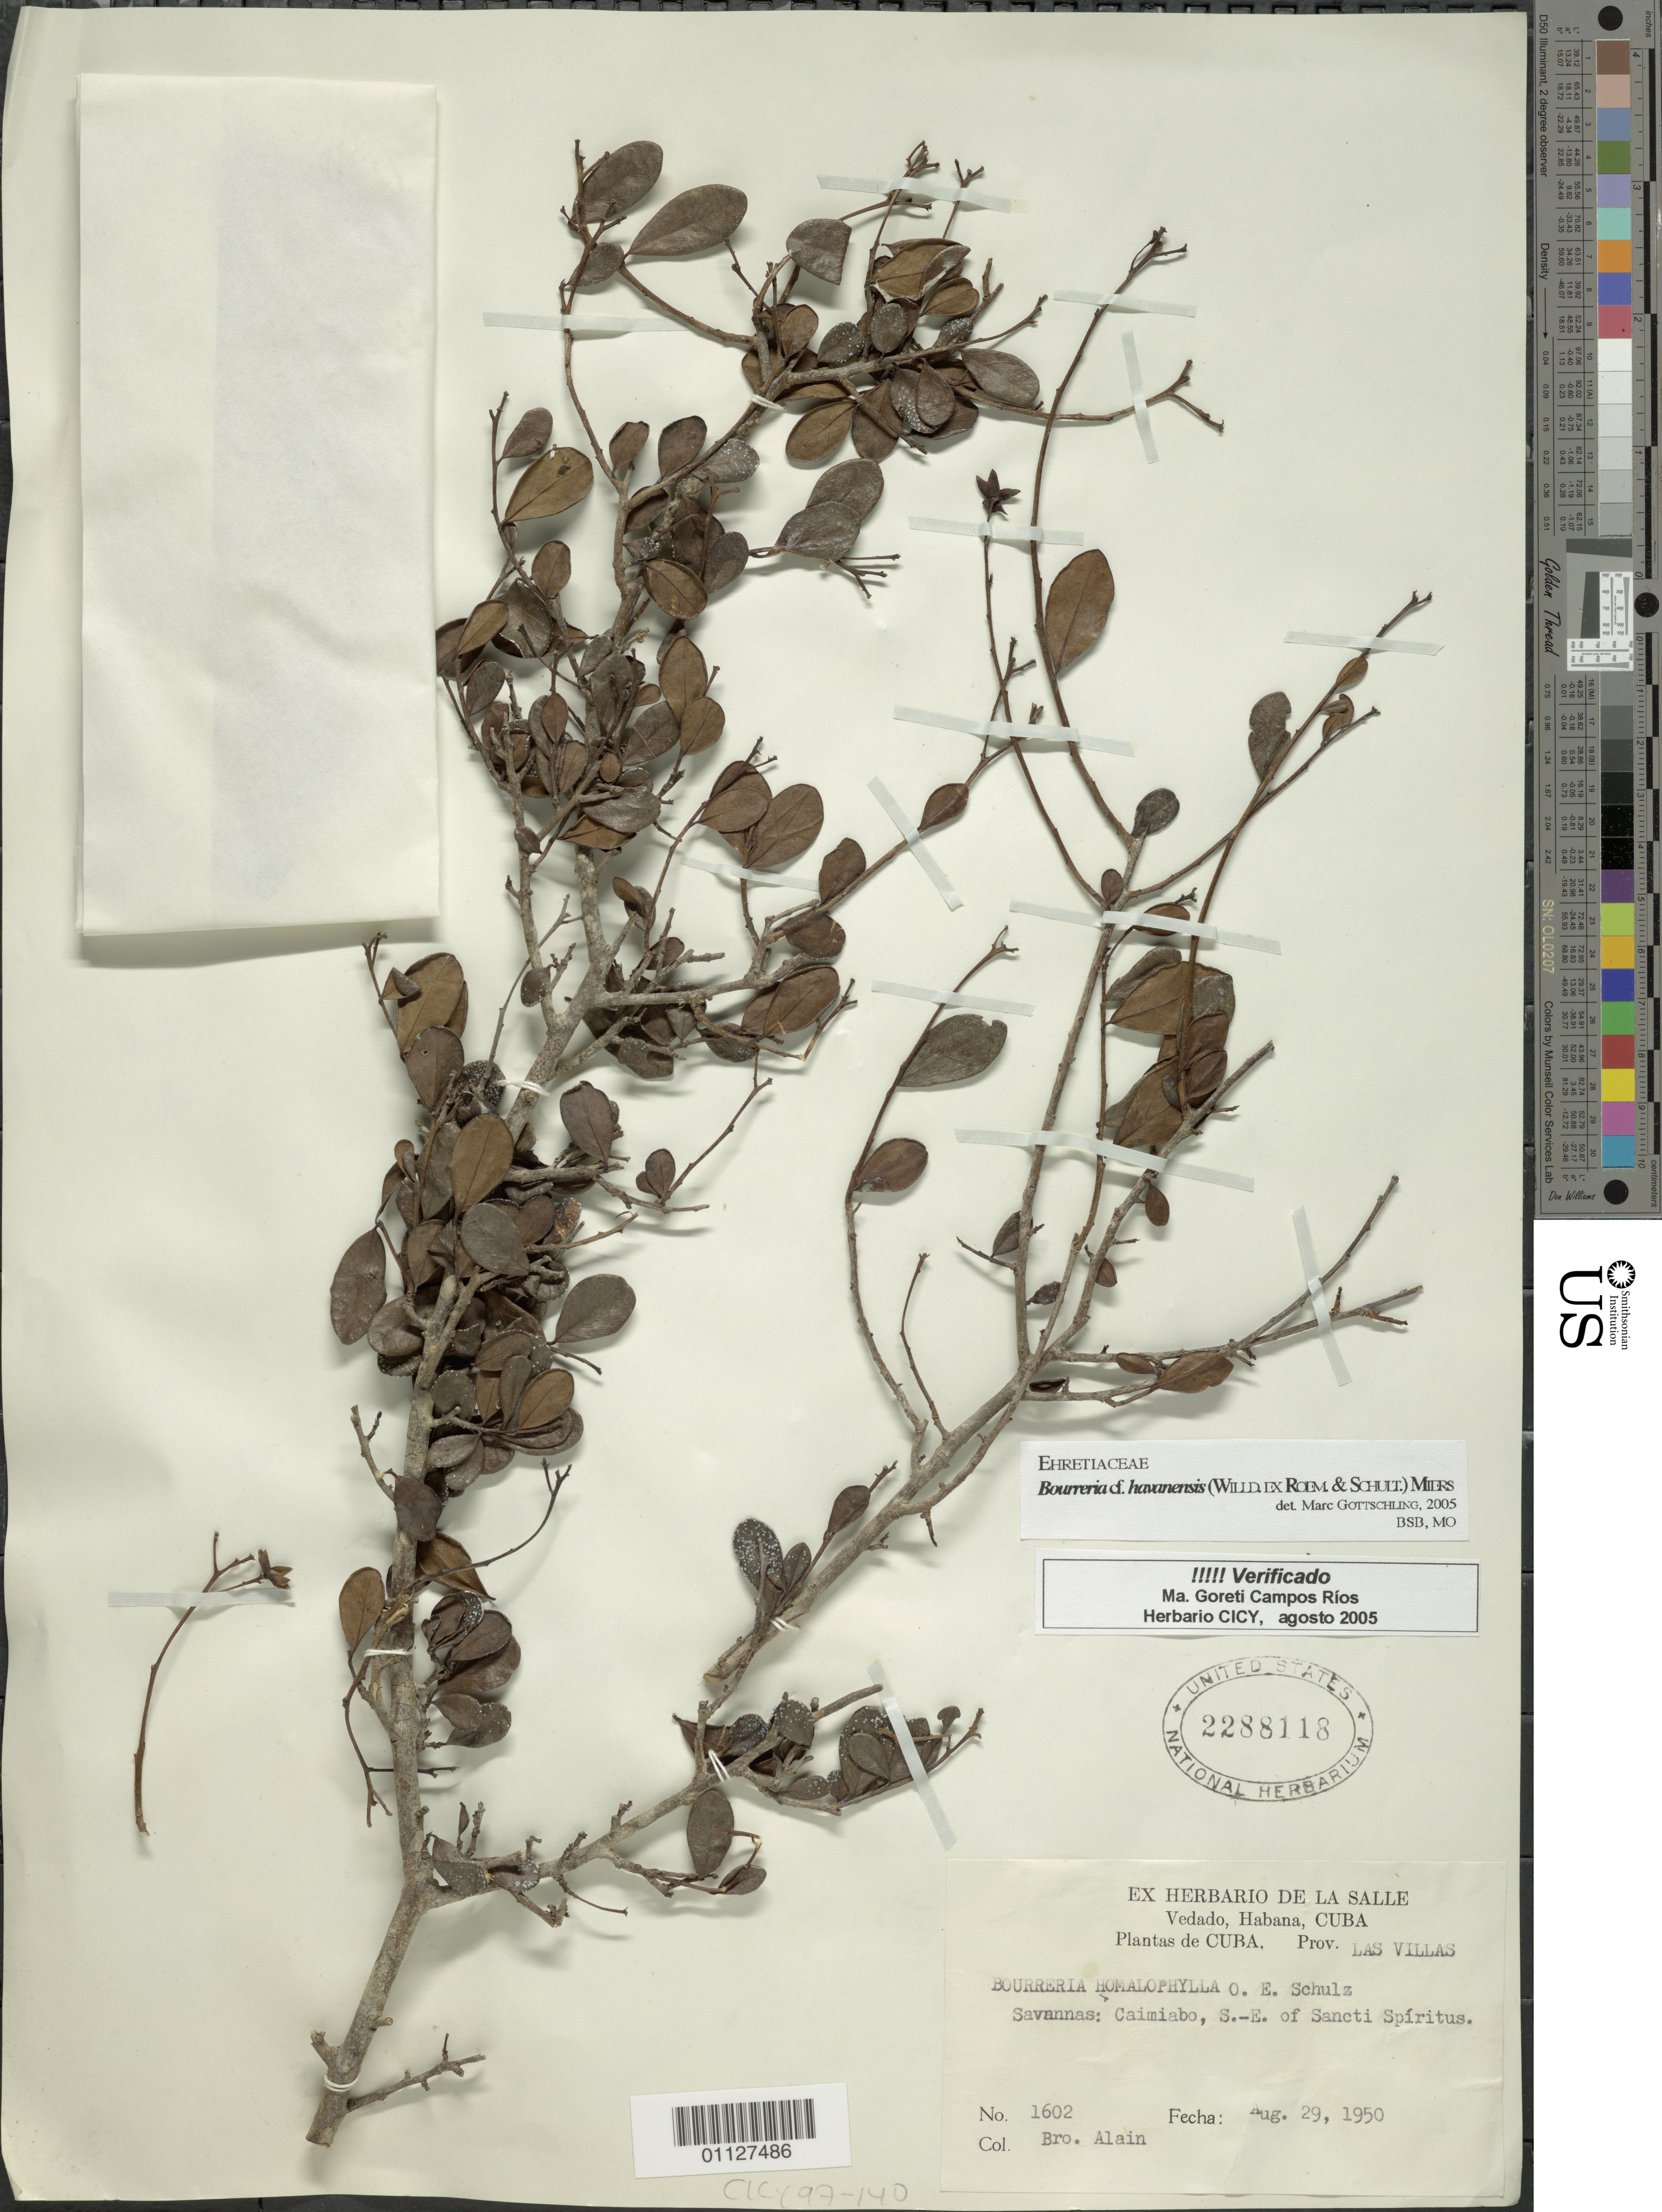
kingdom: Plantae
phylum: Tracheophyta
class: Magnoliopsida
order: Boraginales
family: Ehretiaceae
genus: Bourreria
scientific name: Bourreria havanensis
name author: (Roem. & Schult.) Miers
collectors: A. H. Liogier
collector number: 1602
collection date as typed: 29 Aug 1950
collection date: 1950-08-29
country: Cuba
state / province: Sancti Spiritus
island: Cuba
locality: Caimiabo, SE of Sancti Spíritus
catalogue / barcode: US 2288118